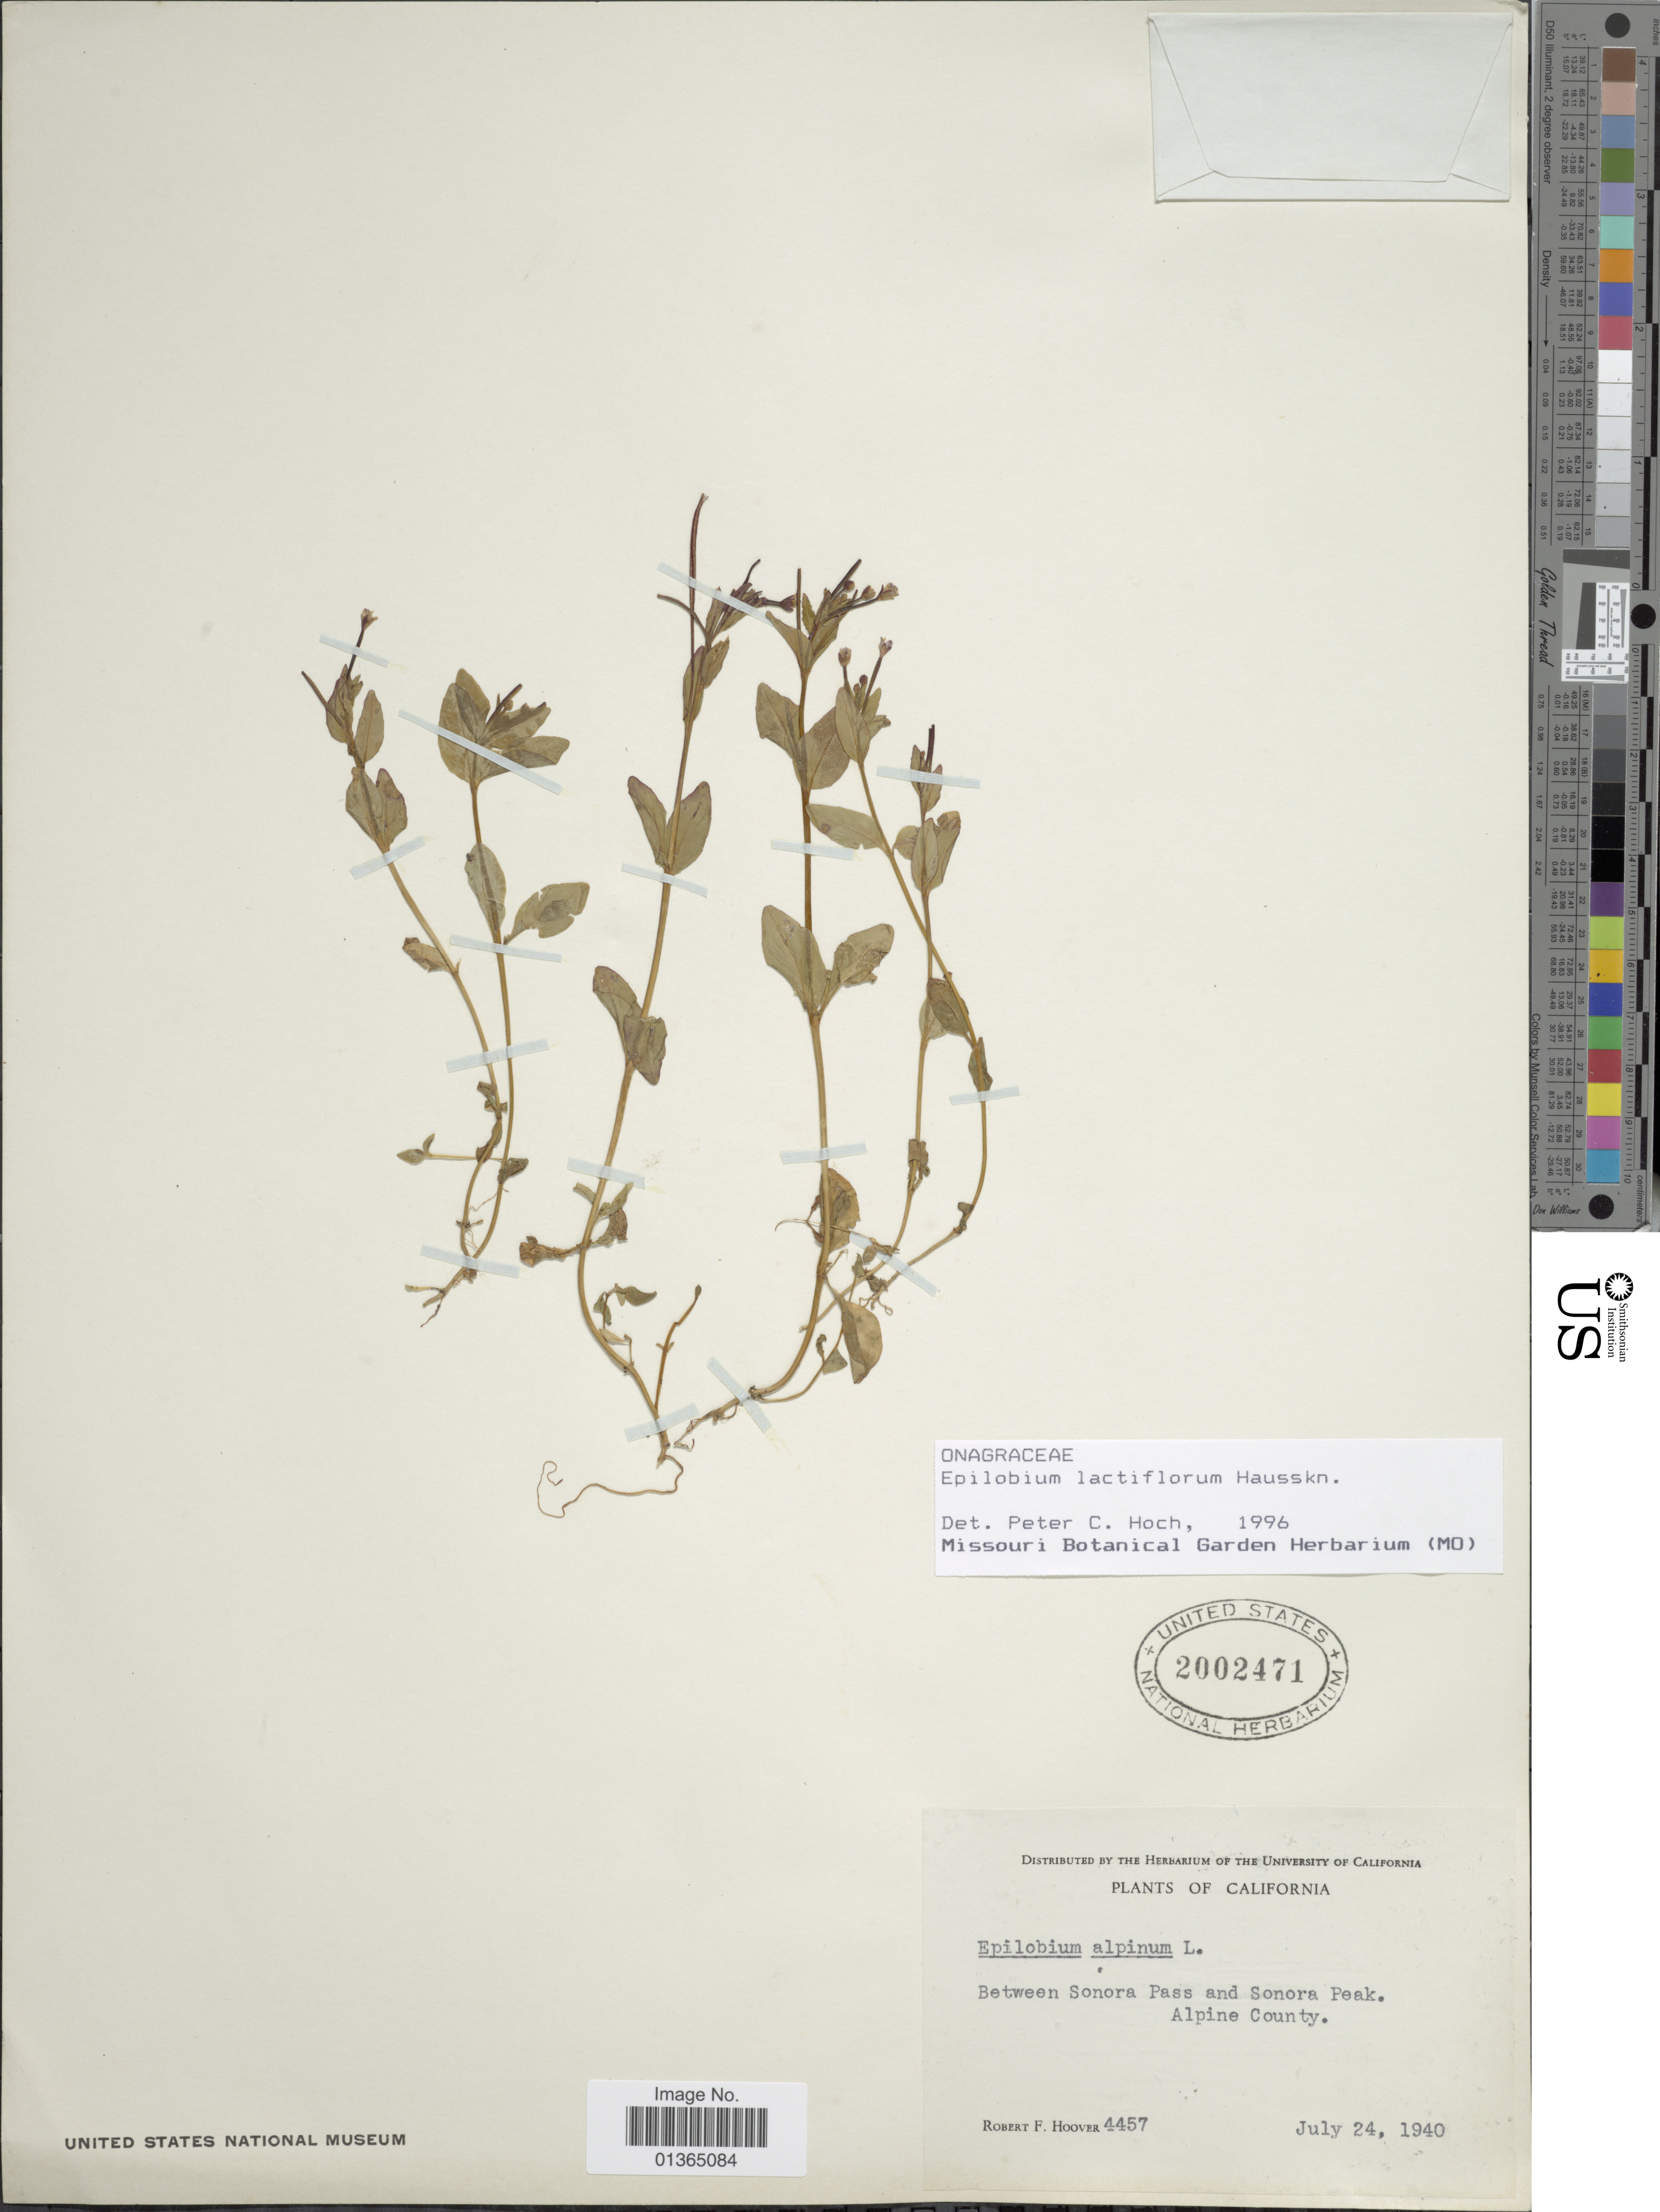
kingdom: Plantae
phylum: Tracheophyta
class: Magnoliopsida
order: Myrtales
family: Onagraceae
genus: Epilobium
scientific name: Epilobium lactiflorum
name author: Hausskn.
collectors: R. F. Hoover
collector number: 4457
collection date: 1940-07-24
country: United States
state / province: California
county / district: Alpine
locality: Between Sonora Pass and Sonora Peak. Alpine County.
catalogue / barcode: US 2002471